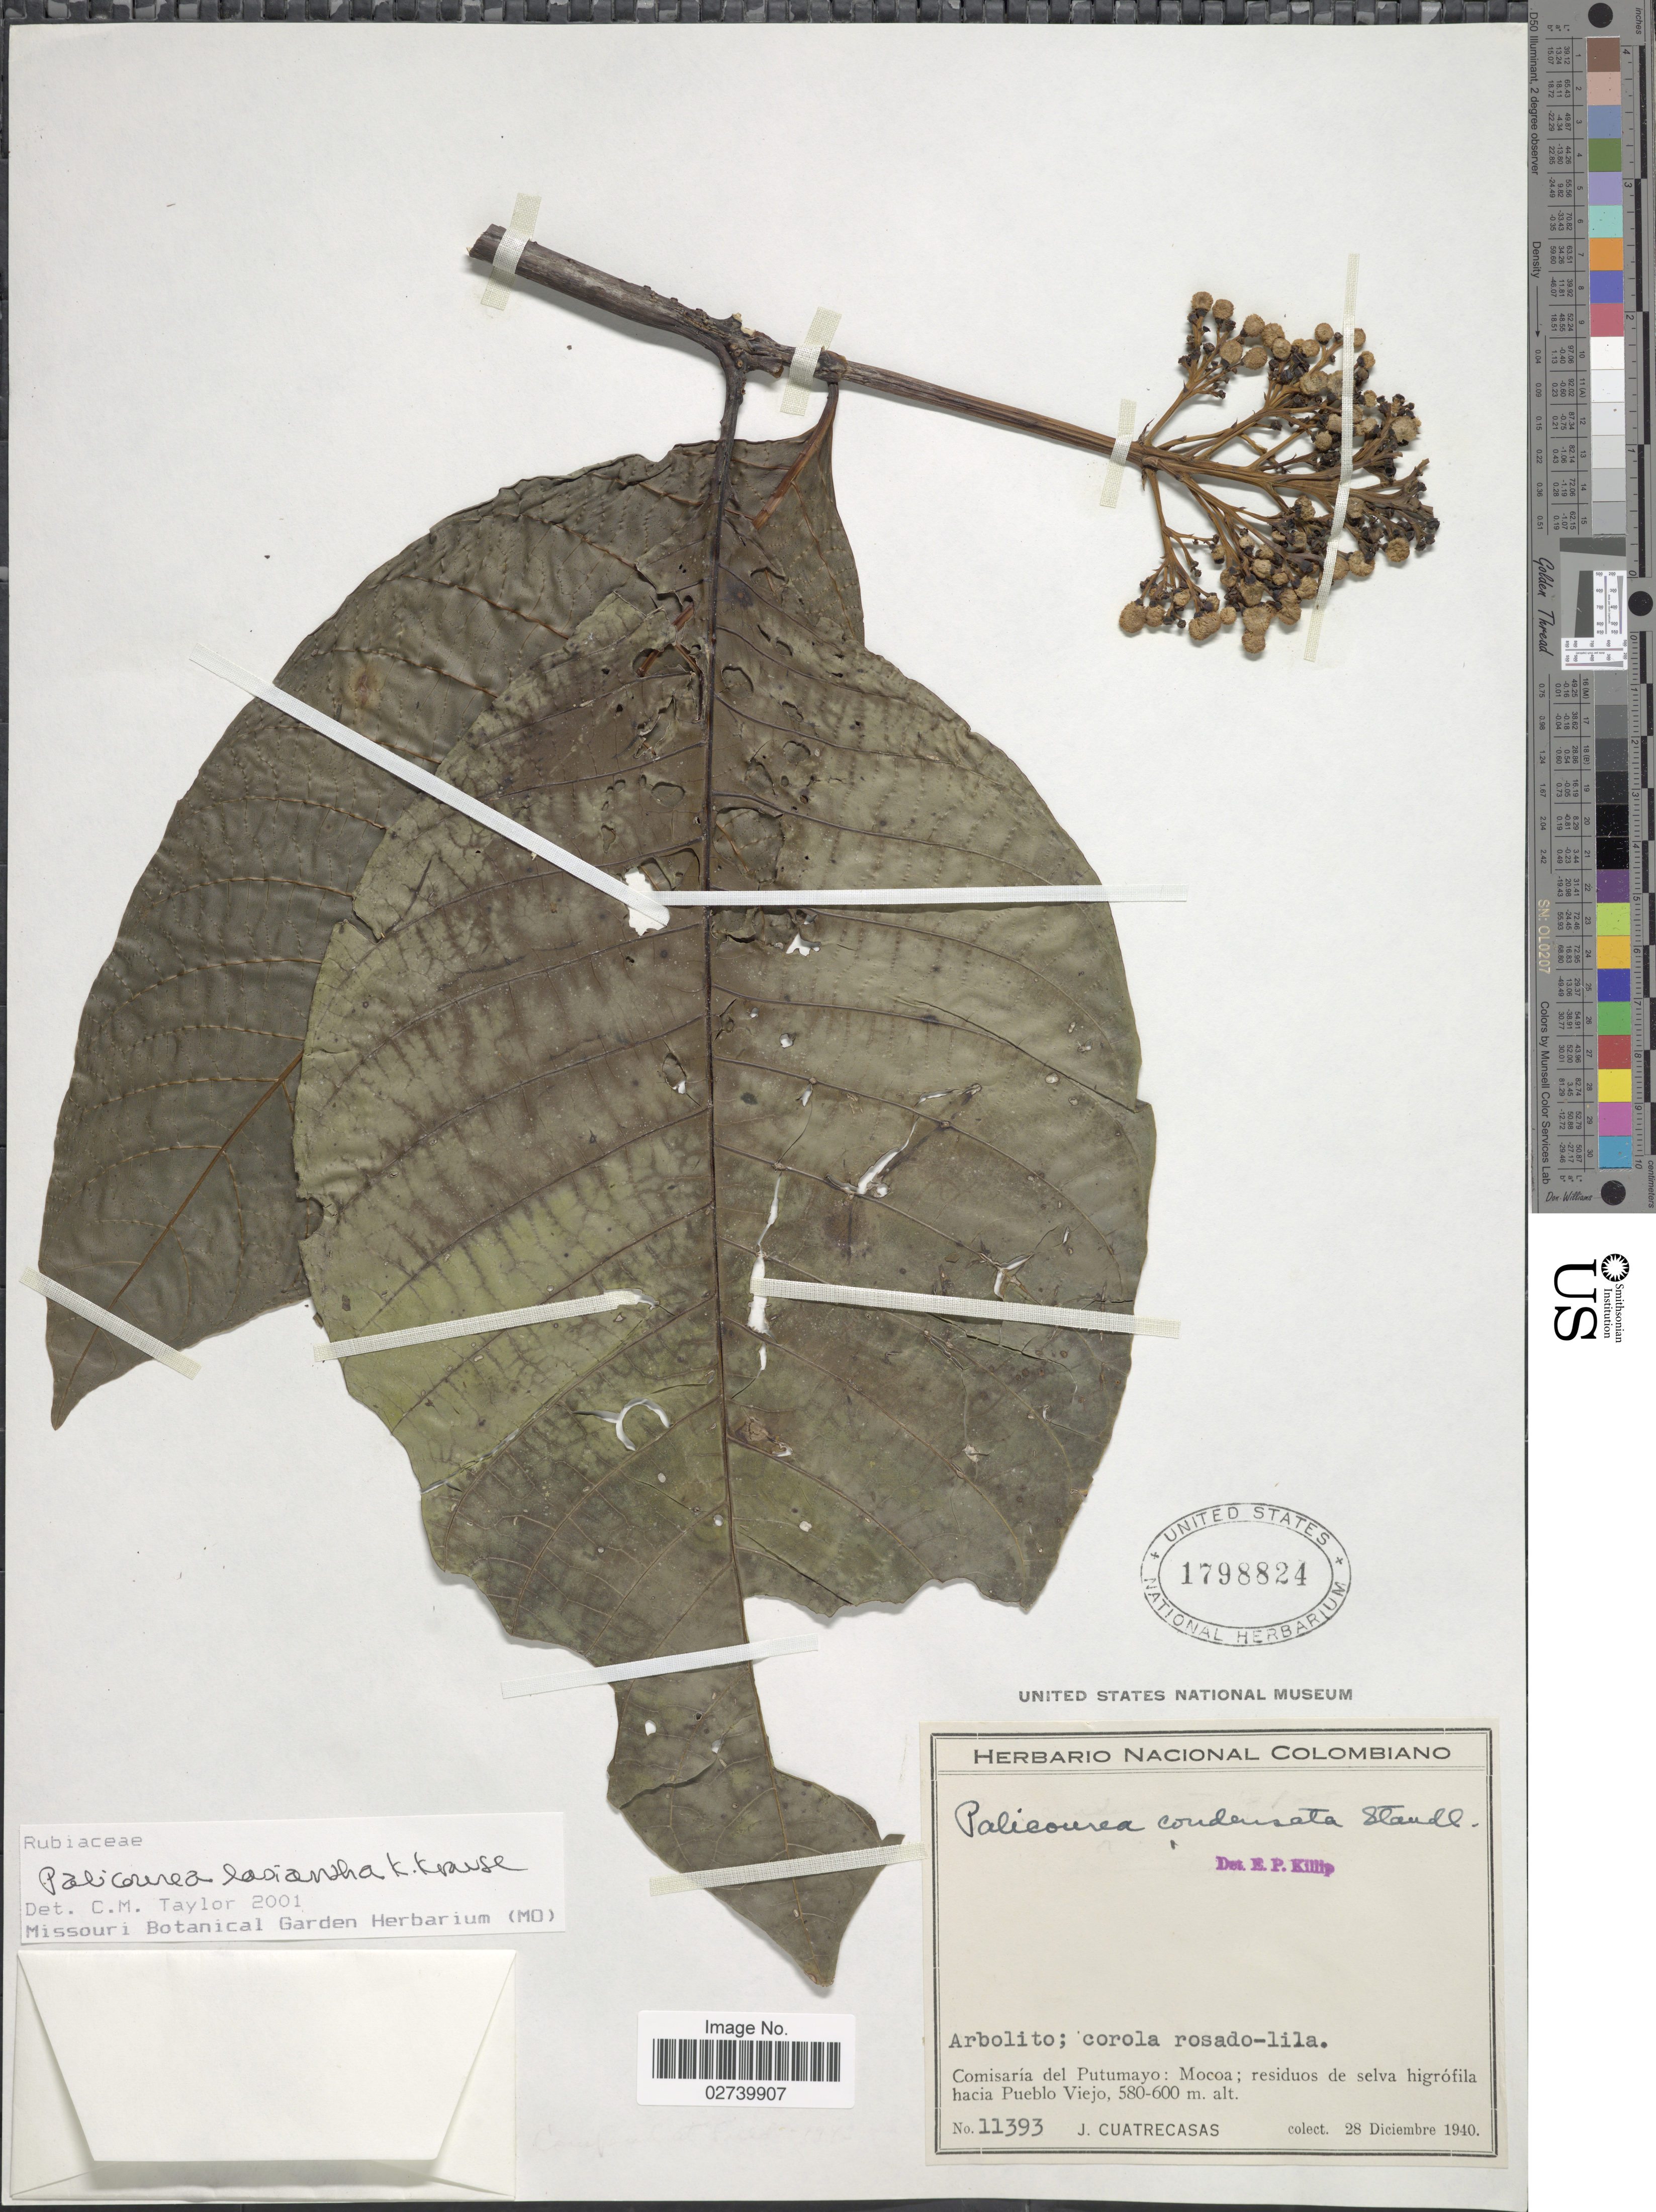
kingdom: Plantae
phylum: Tracheophyta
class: Magnoliopsida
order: Gentianales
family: Rubiaceae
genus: Palicourea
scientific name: Palicourea lasiantha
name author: Krause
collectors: J. Cuatrecasas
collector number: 11393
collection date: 1940-12-28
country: Colombia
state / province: Putumayo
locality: Mocoa; residuos de selva higrófila hacia Pueblo Viejo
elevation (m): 580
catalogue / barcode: US 1798824